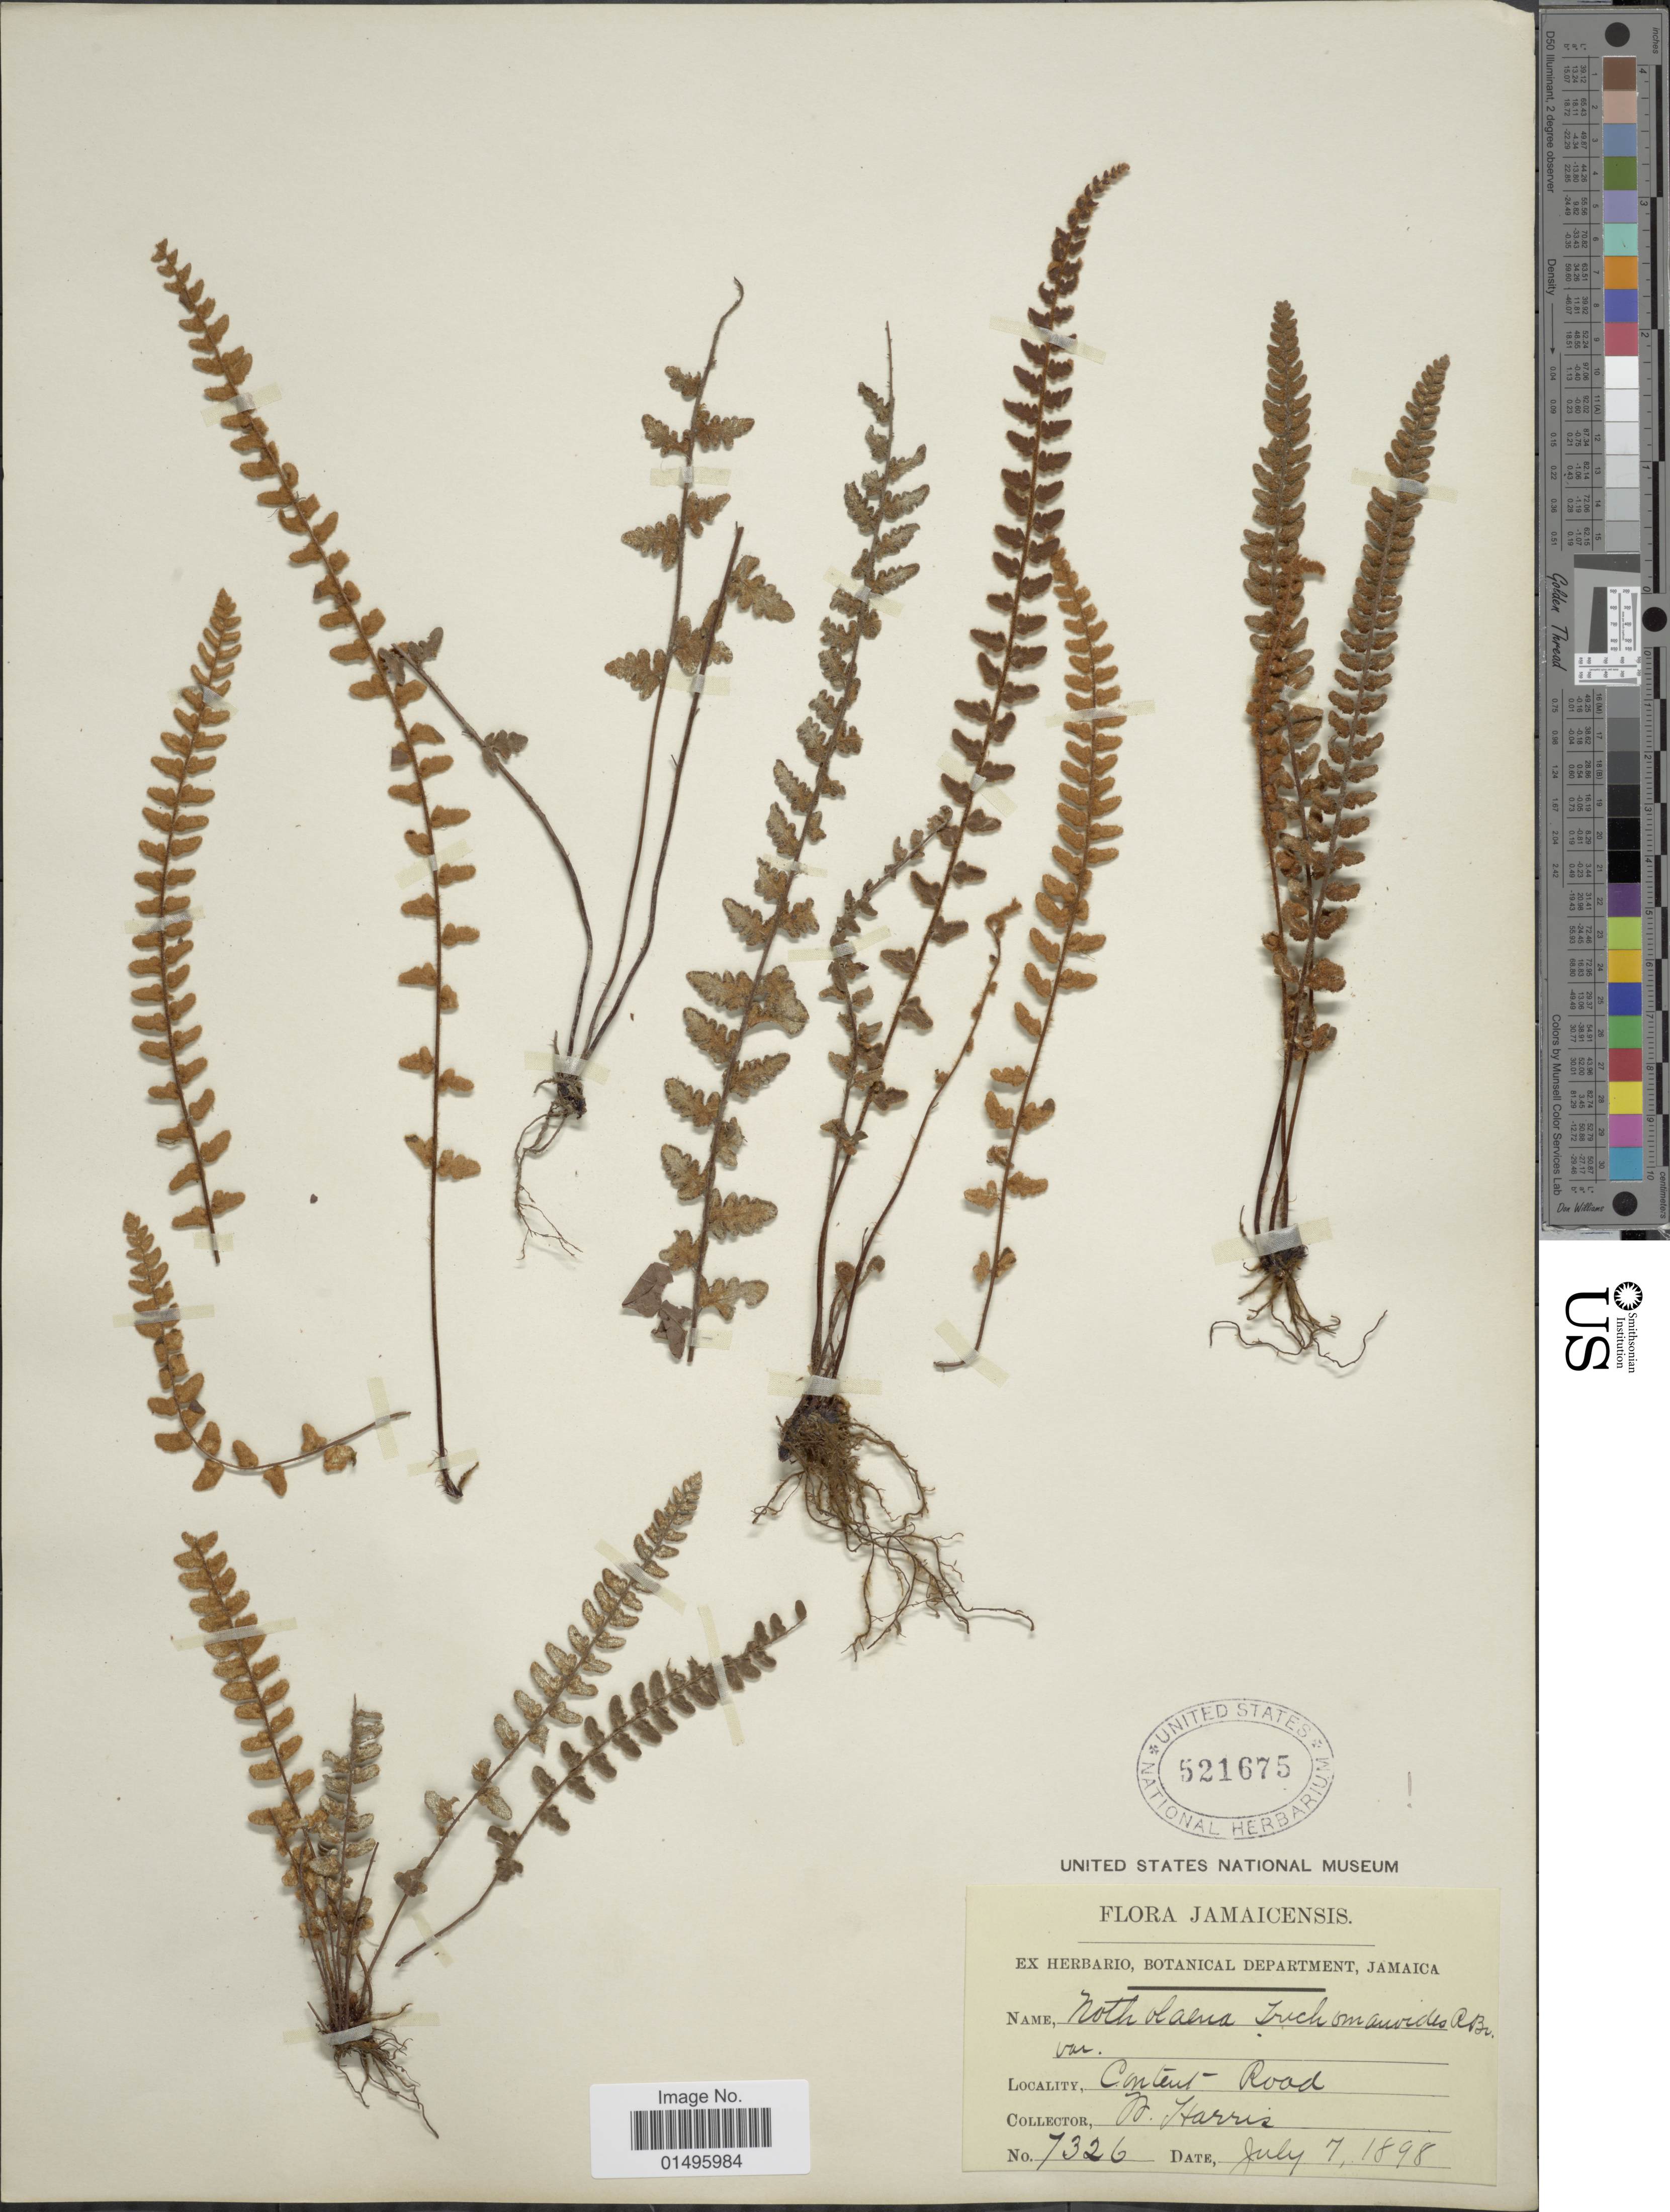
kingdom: Plantae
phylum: Tracheophyta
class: Polypodiopsida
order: Polypodiales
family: Pteridaceae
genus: Notholaena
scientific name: Notholaena trichomanoides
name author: (L.) Desv.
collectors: N. Harris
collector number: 7326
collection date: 1898-07-07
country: Jamaica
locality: Jamaicensis, Content-Road.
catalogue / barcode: US 521675